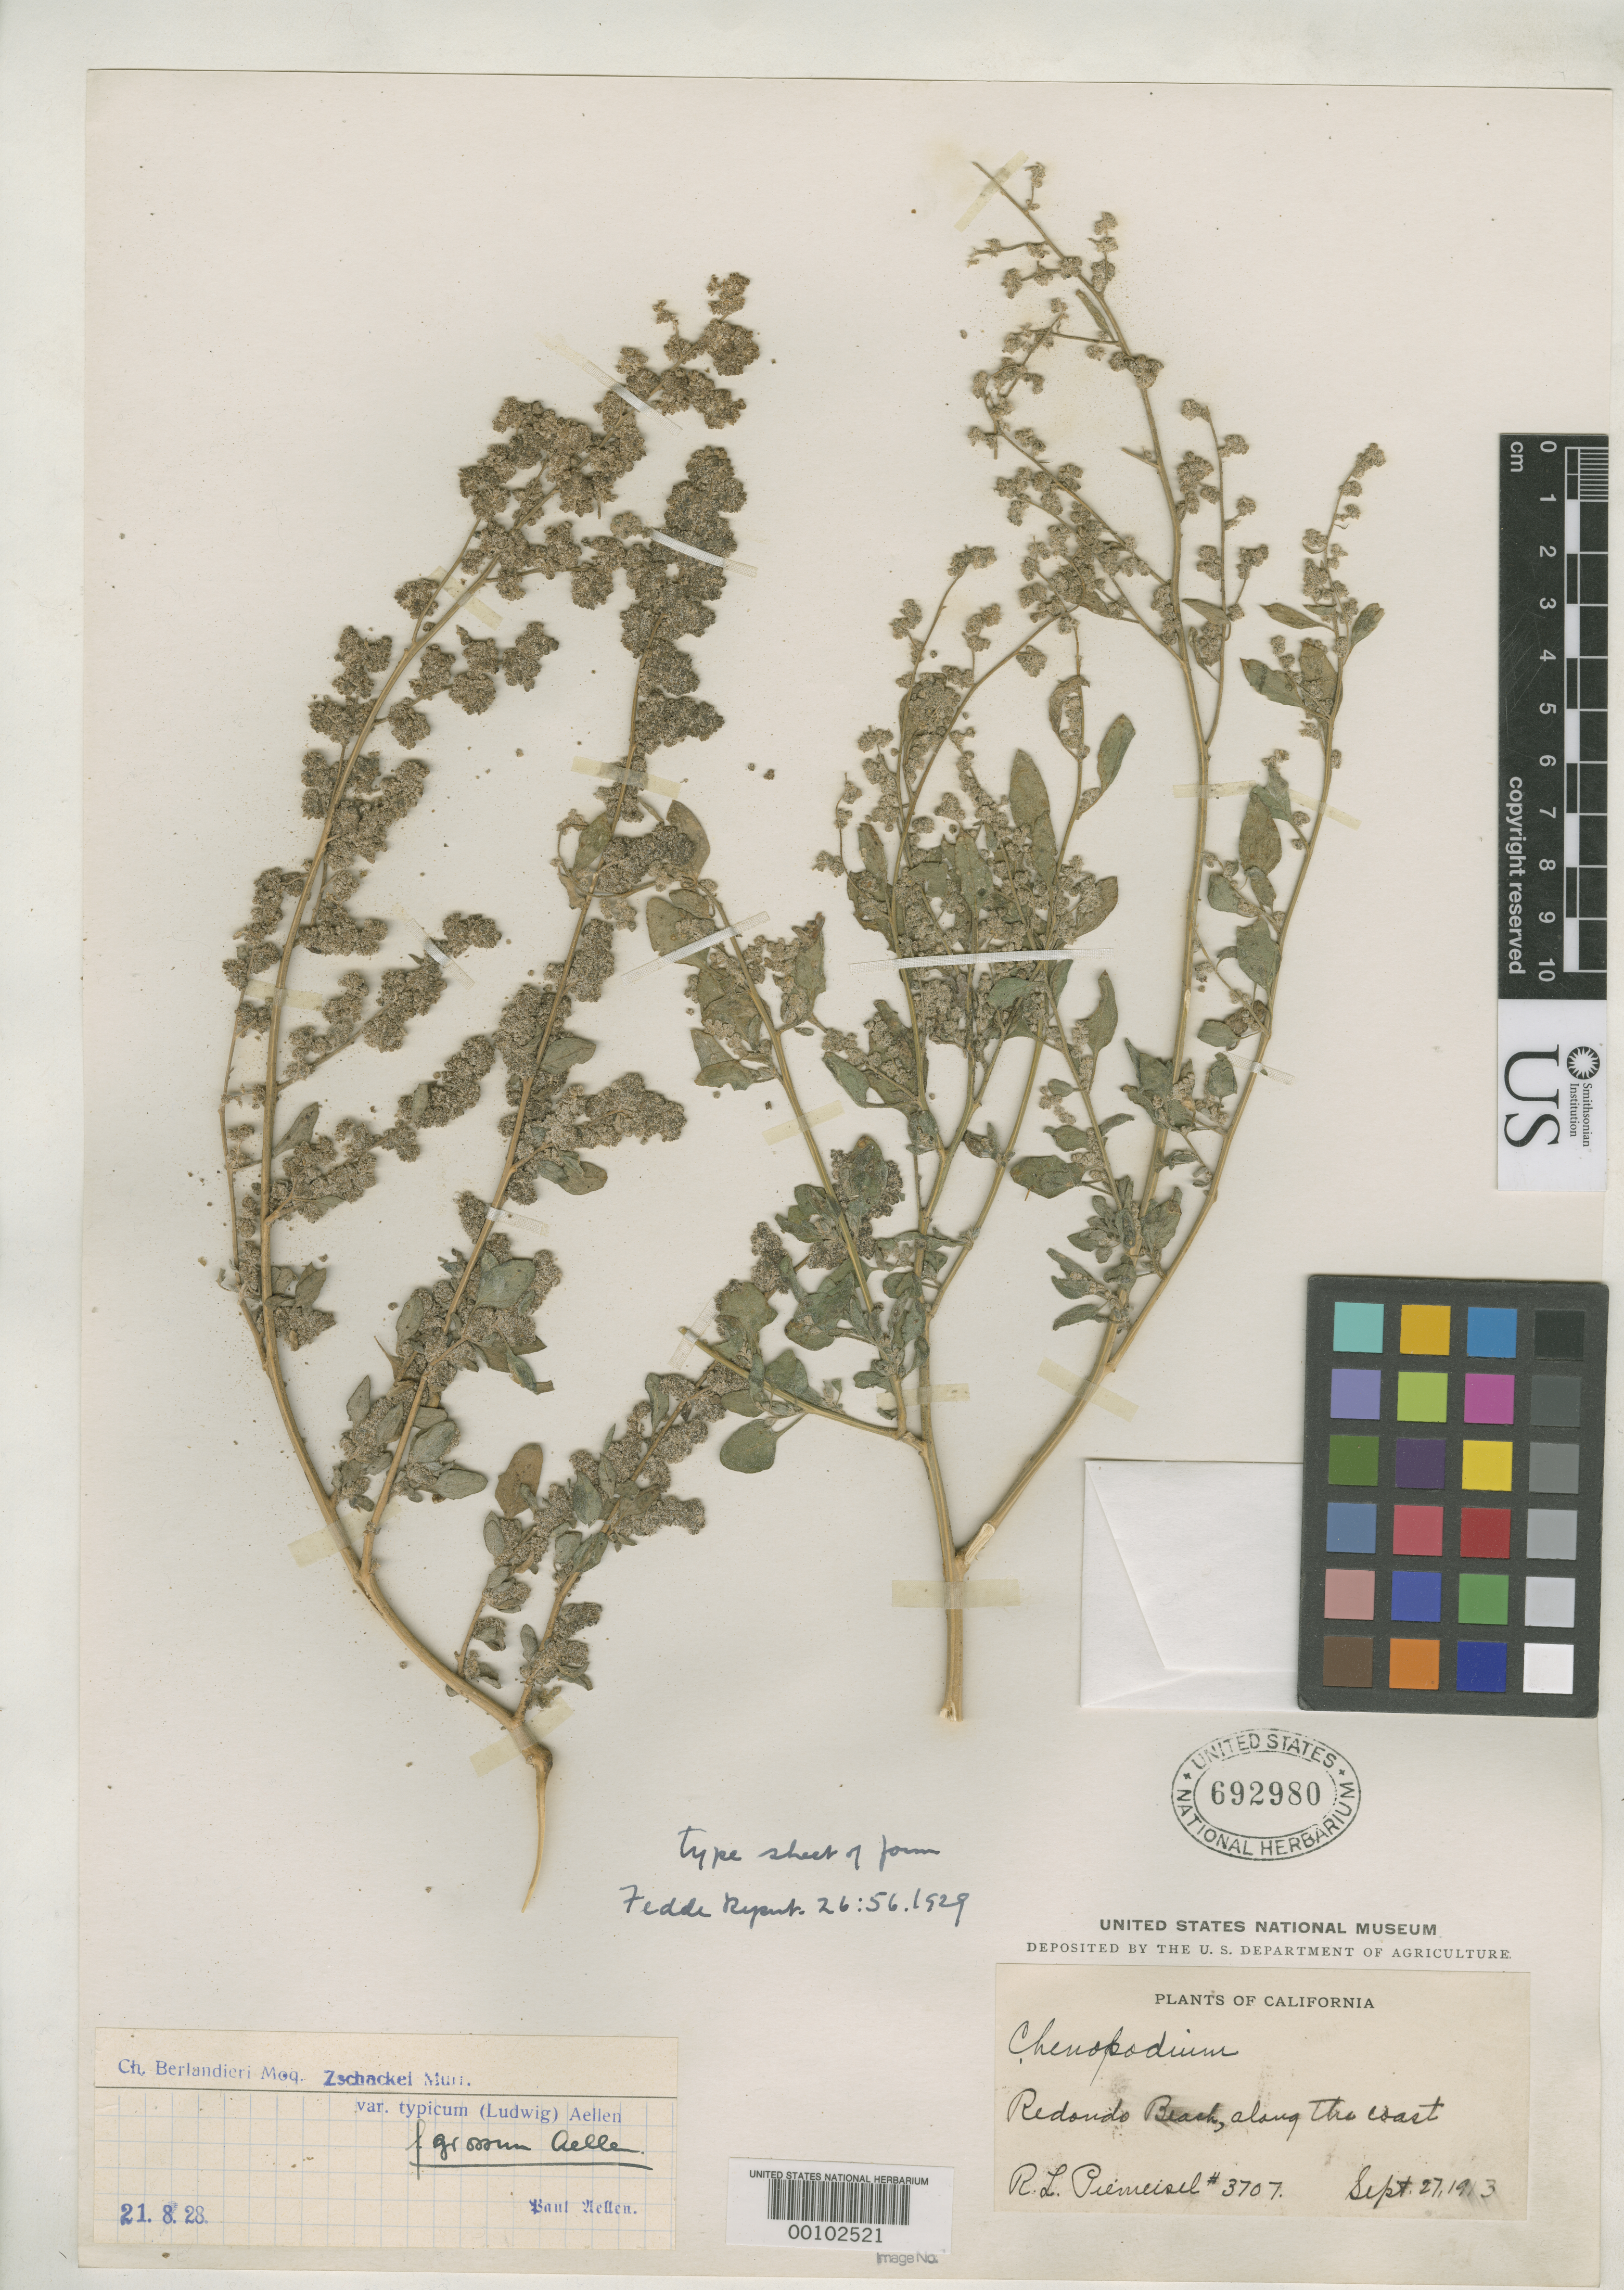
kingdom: Plantae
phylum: Tracheophyta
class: Magnoliopsida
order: Caryophyllales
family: Amaranthaceae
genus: Chenopodium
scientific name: Chenopodium berlandieri f. grossum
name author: Aellen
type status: Syntype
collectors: R. L. Piemeisel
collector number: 3707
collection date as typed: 27 Sep 1913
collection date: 1913-09-27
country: United States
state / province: California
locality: Redondo Beach.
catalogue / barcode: US 692980